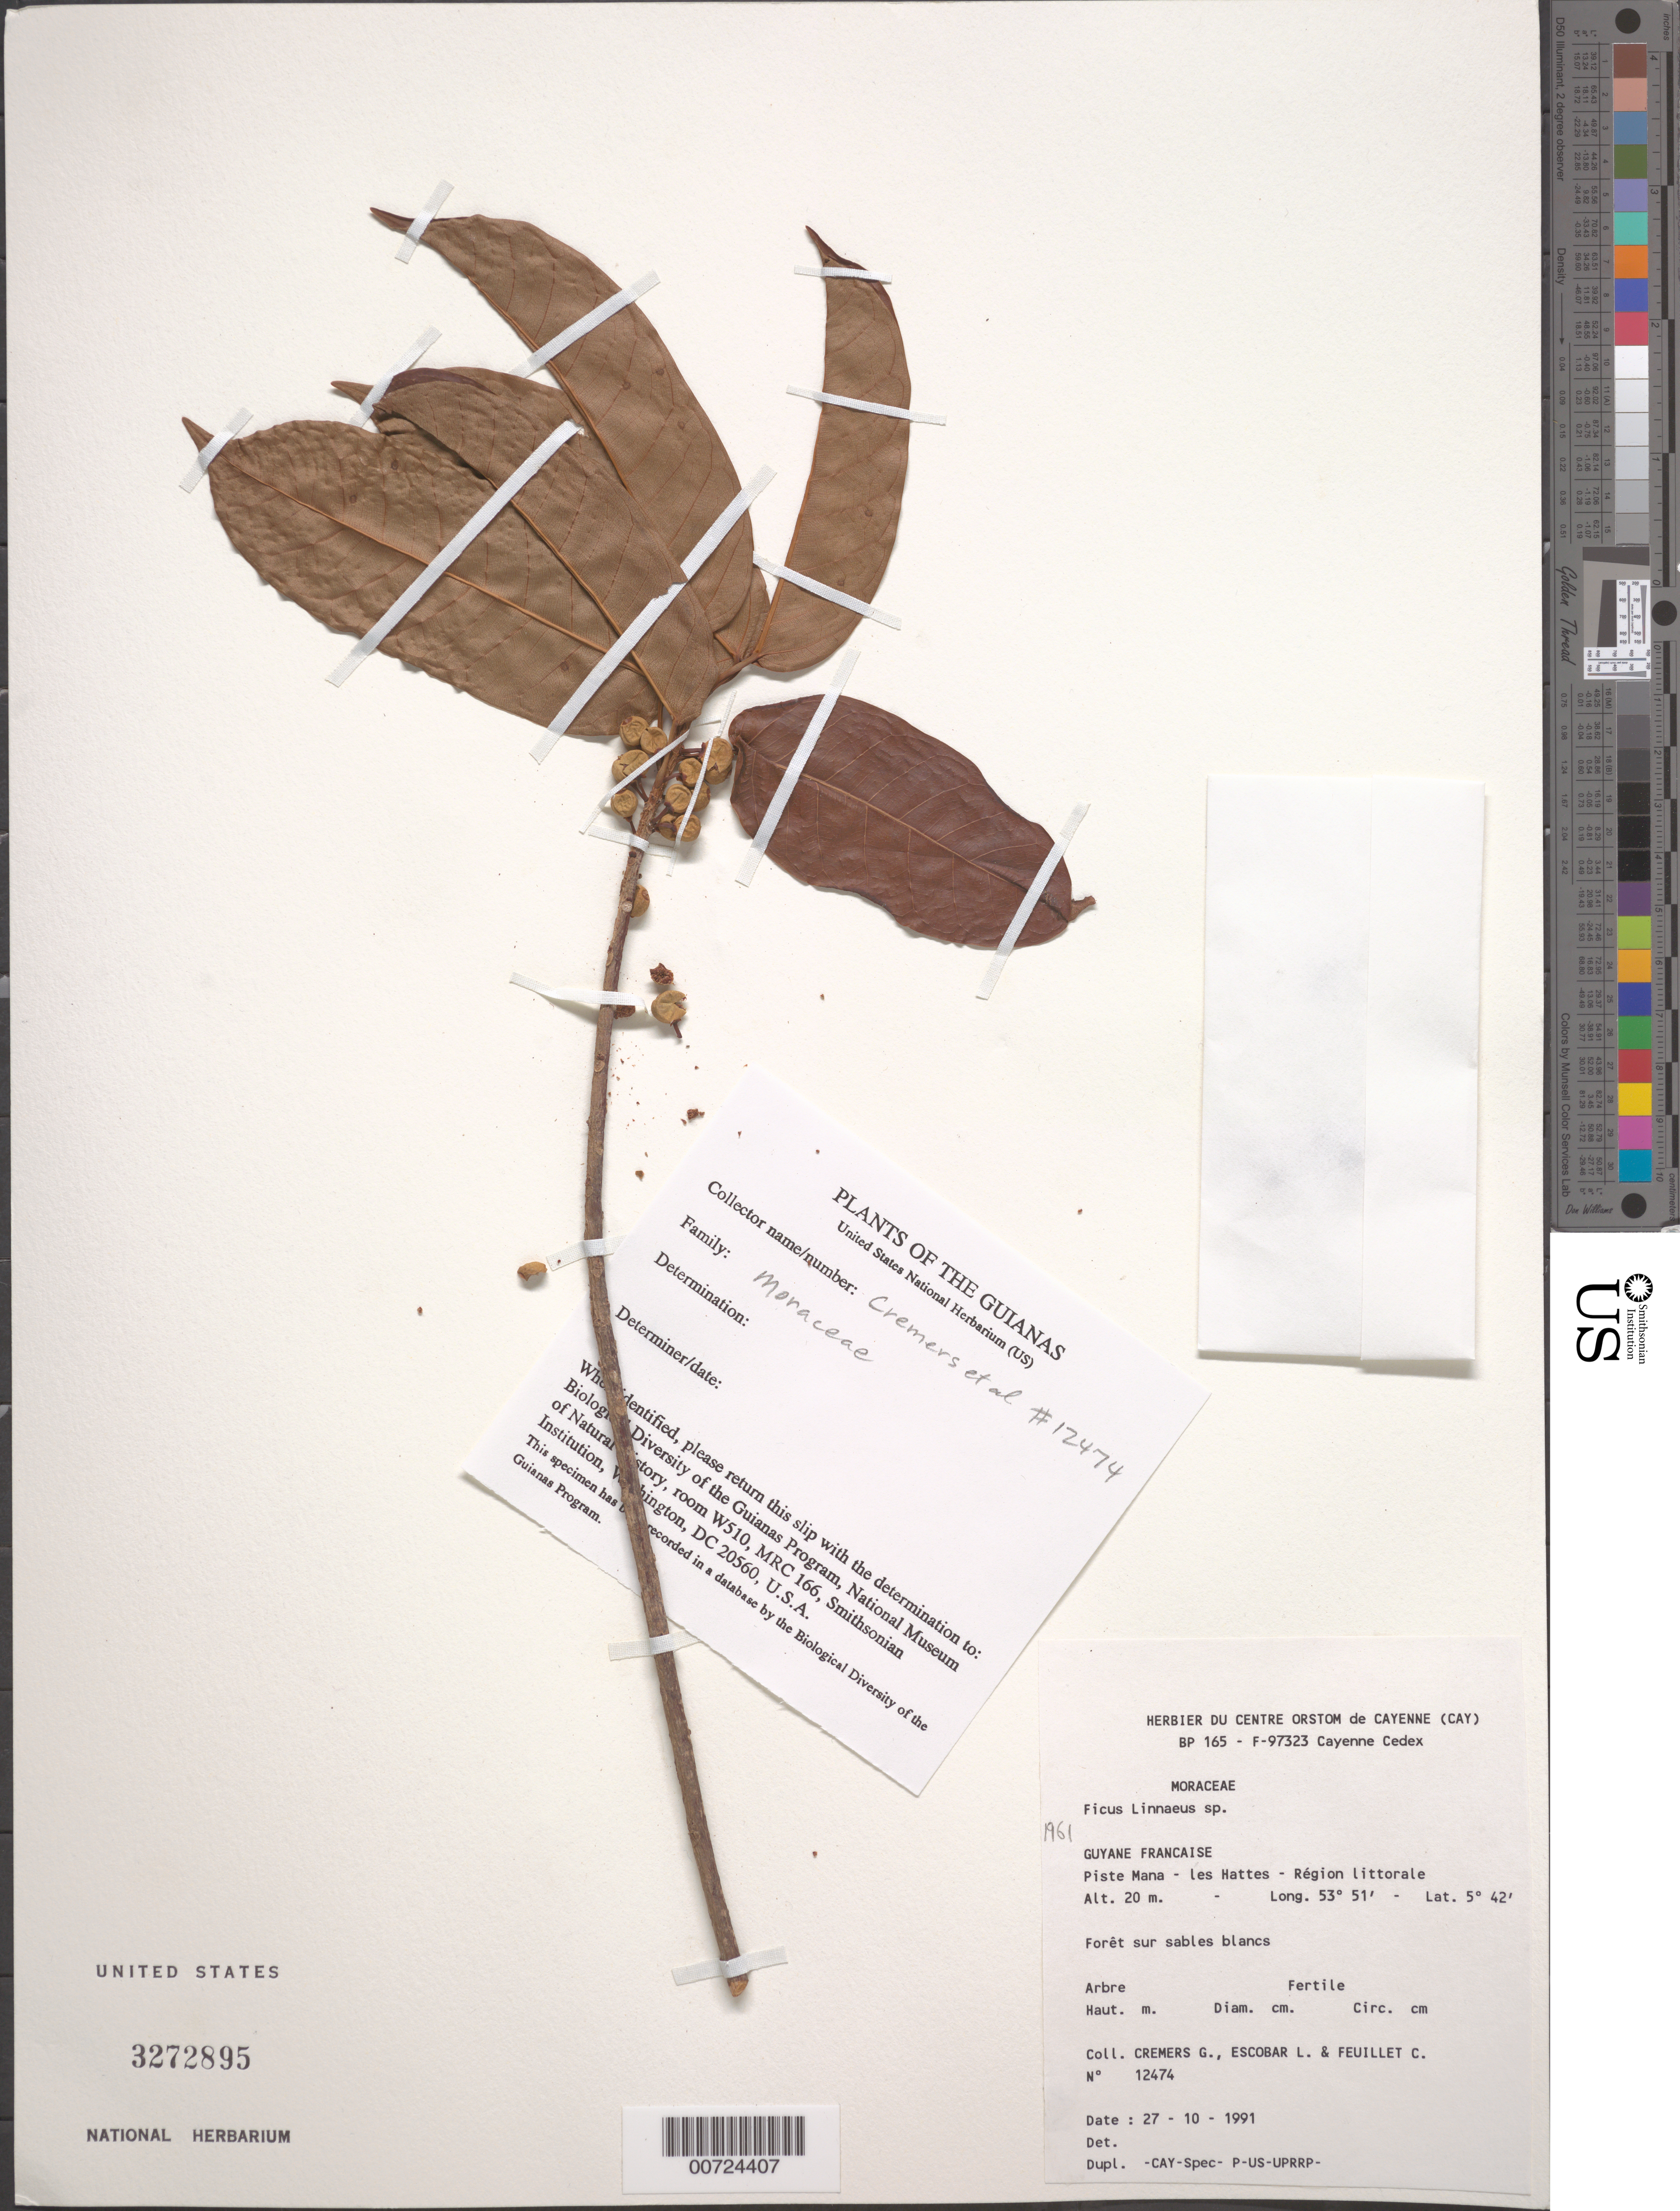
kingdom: Plantae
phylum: Tracheophyta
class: Magnoliopsida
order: Rosales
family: Moraceae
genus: Ficus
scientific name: Ficus amazonica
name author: (Miq.) Miq.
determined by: Mitidieri, Nicole, (WIS), University of Wisconsin - Madison (UNITED STATES)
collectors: G. Cremers, L. Escobar & C. Feuillet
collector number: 12474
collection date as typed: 27-Oct-91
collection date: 1991-10-27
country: French Guiana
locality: Piste Mana, les Hattes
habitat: Forest on white sand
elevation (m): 20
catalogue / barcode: US 3272895